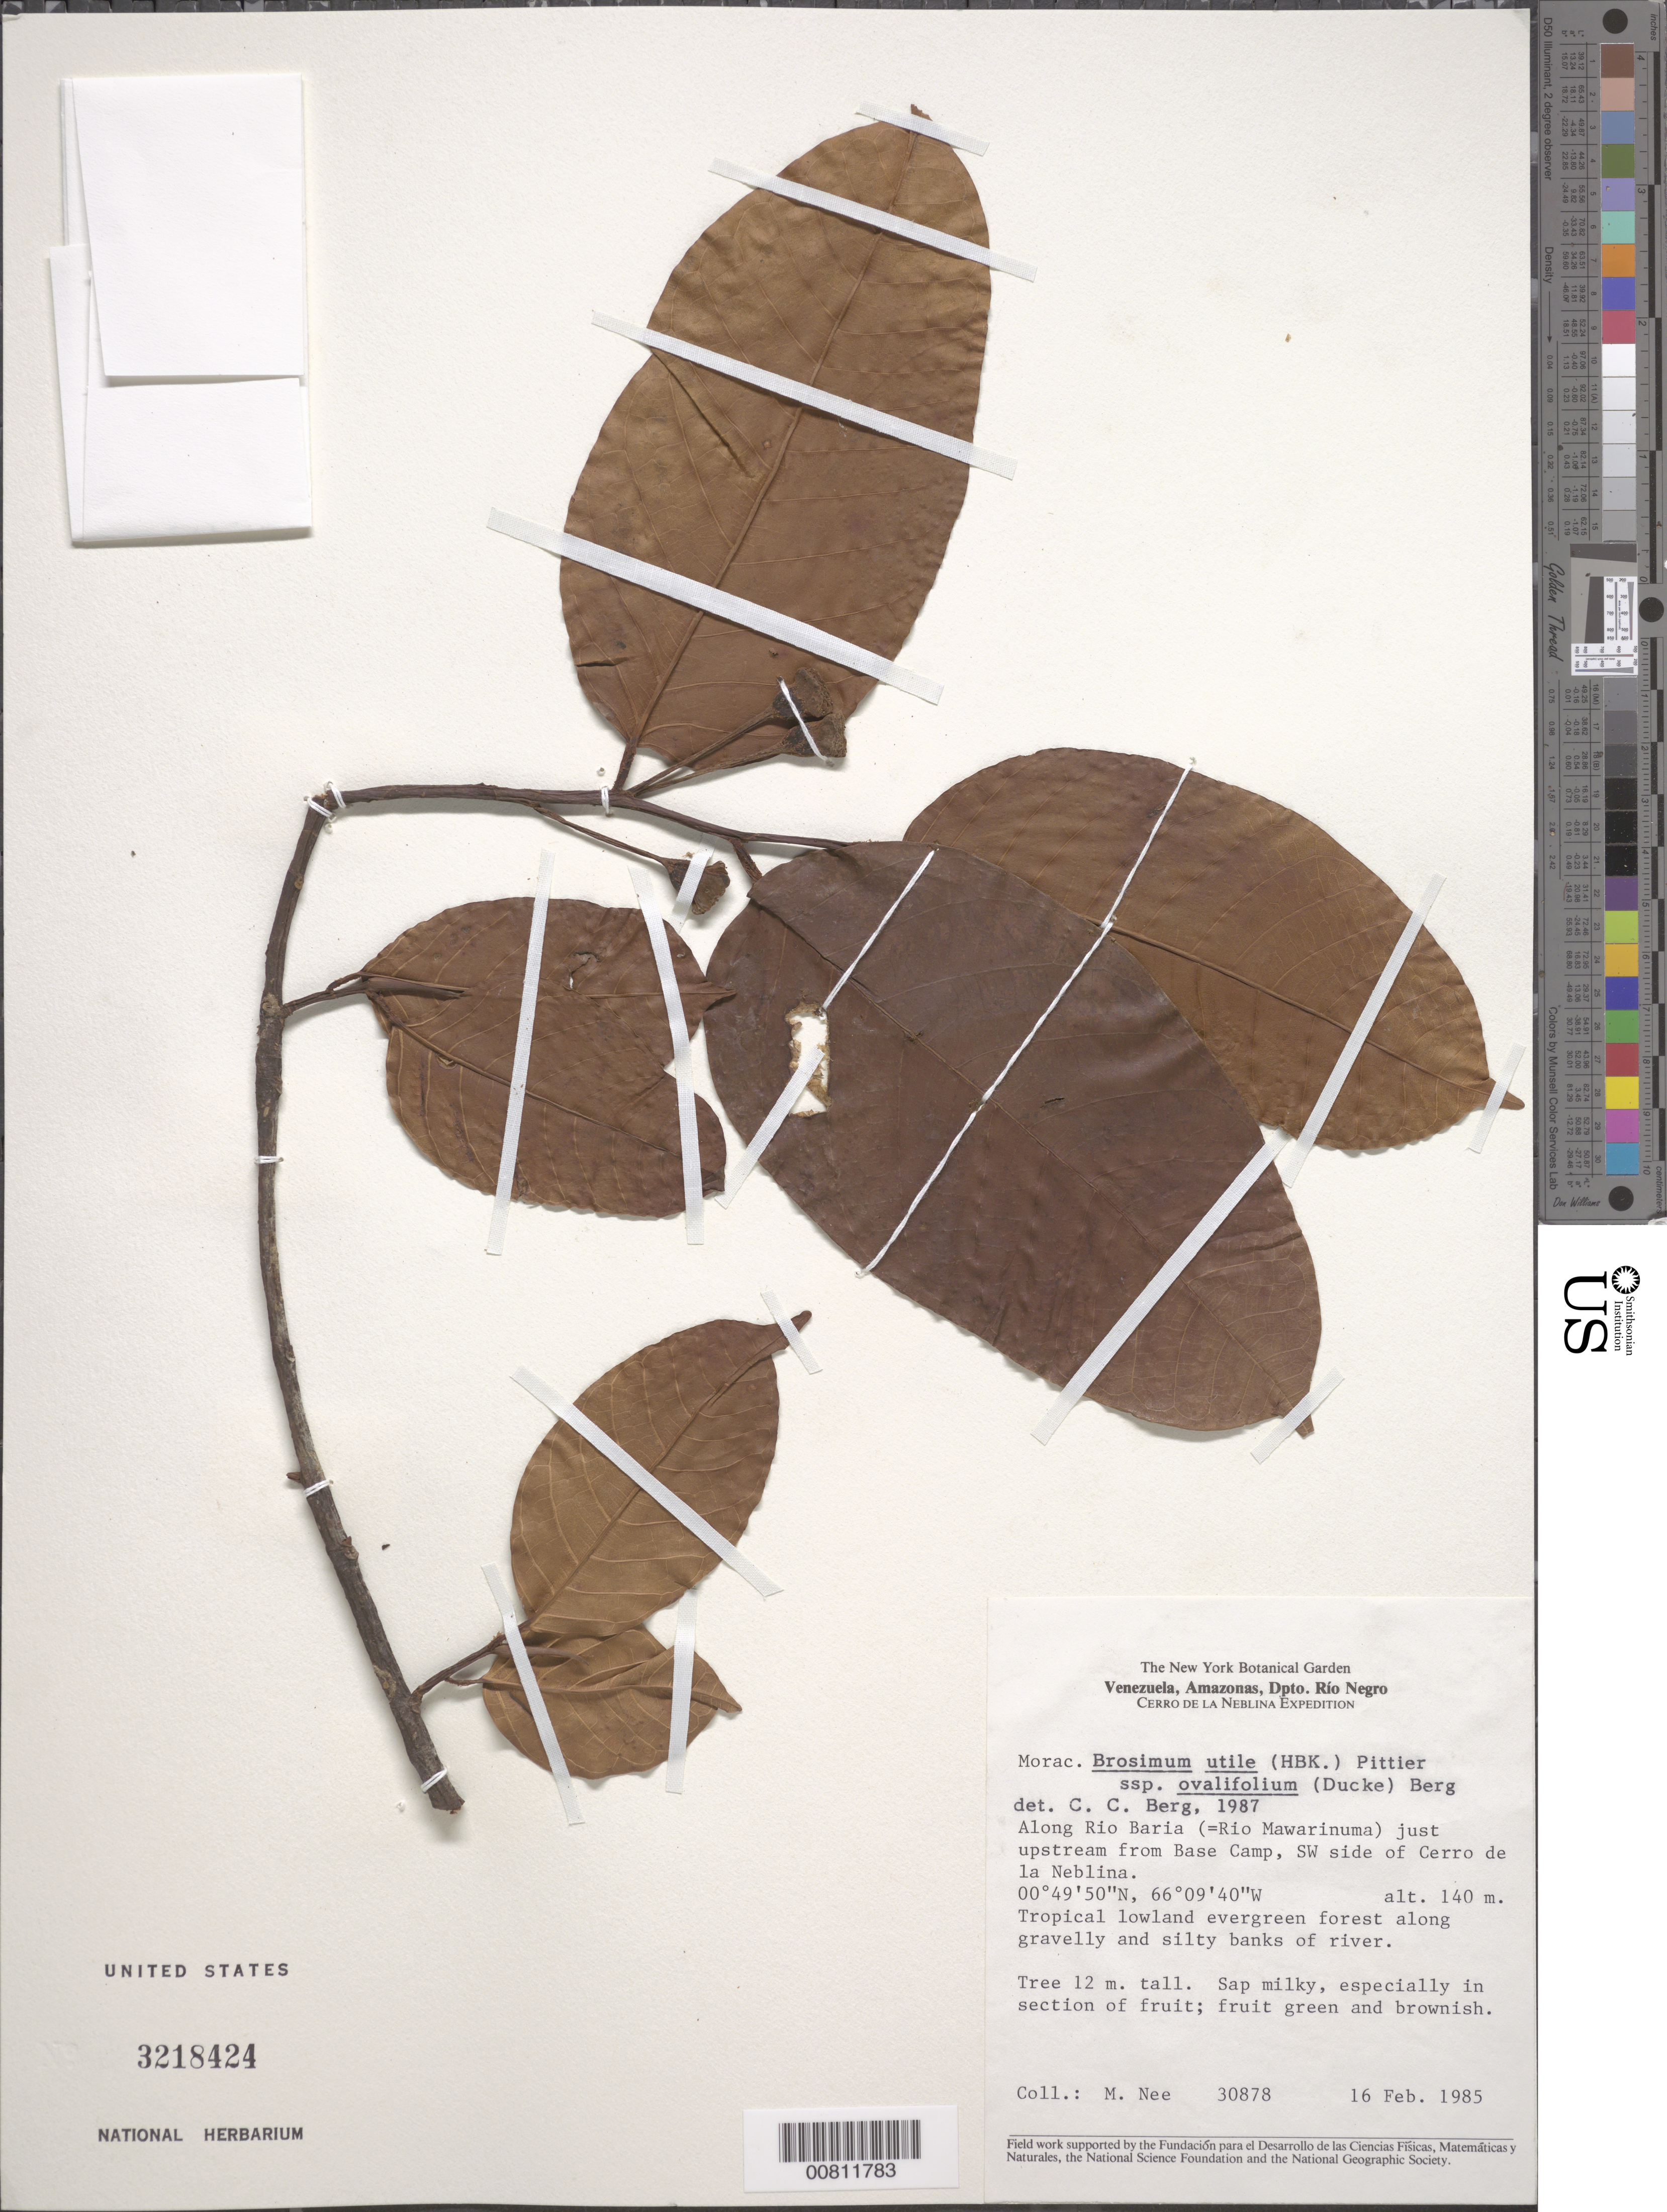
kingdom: Plantae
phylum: Tracheophyta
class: Magnoliopsida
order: Rosales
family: Moraceae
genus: Brosimum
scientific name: Brosimum utile subsp. ovatifolium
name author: (Ducke) C.C. Berg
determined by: Berg, C. C.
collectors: M. Nee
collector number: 30878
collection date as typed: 16-Feb-85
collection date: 1985-02-16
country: Venezuela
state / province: Amazonas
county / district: Río Negro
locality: Río Baria (Río Mawarinuma) just upstream from Base Camp, SW side of Cerro de la Neblina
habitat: Tropical lowland evergreen forest along gravelly, silty banks of river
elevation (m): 140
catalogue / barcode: US 3218424